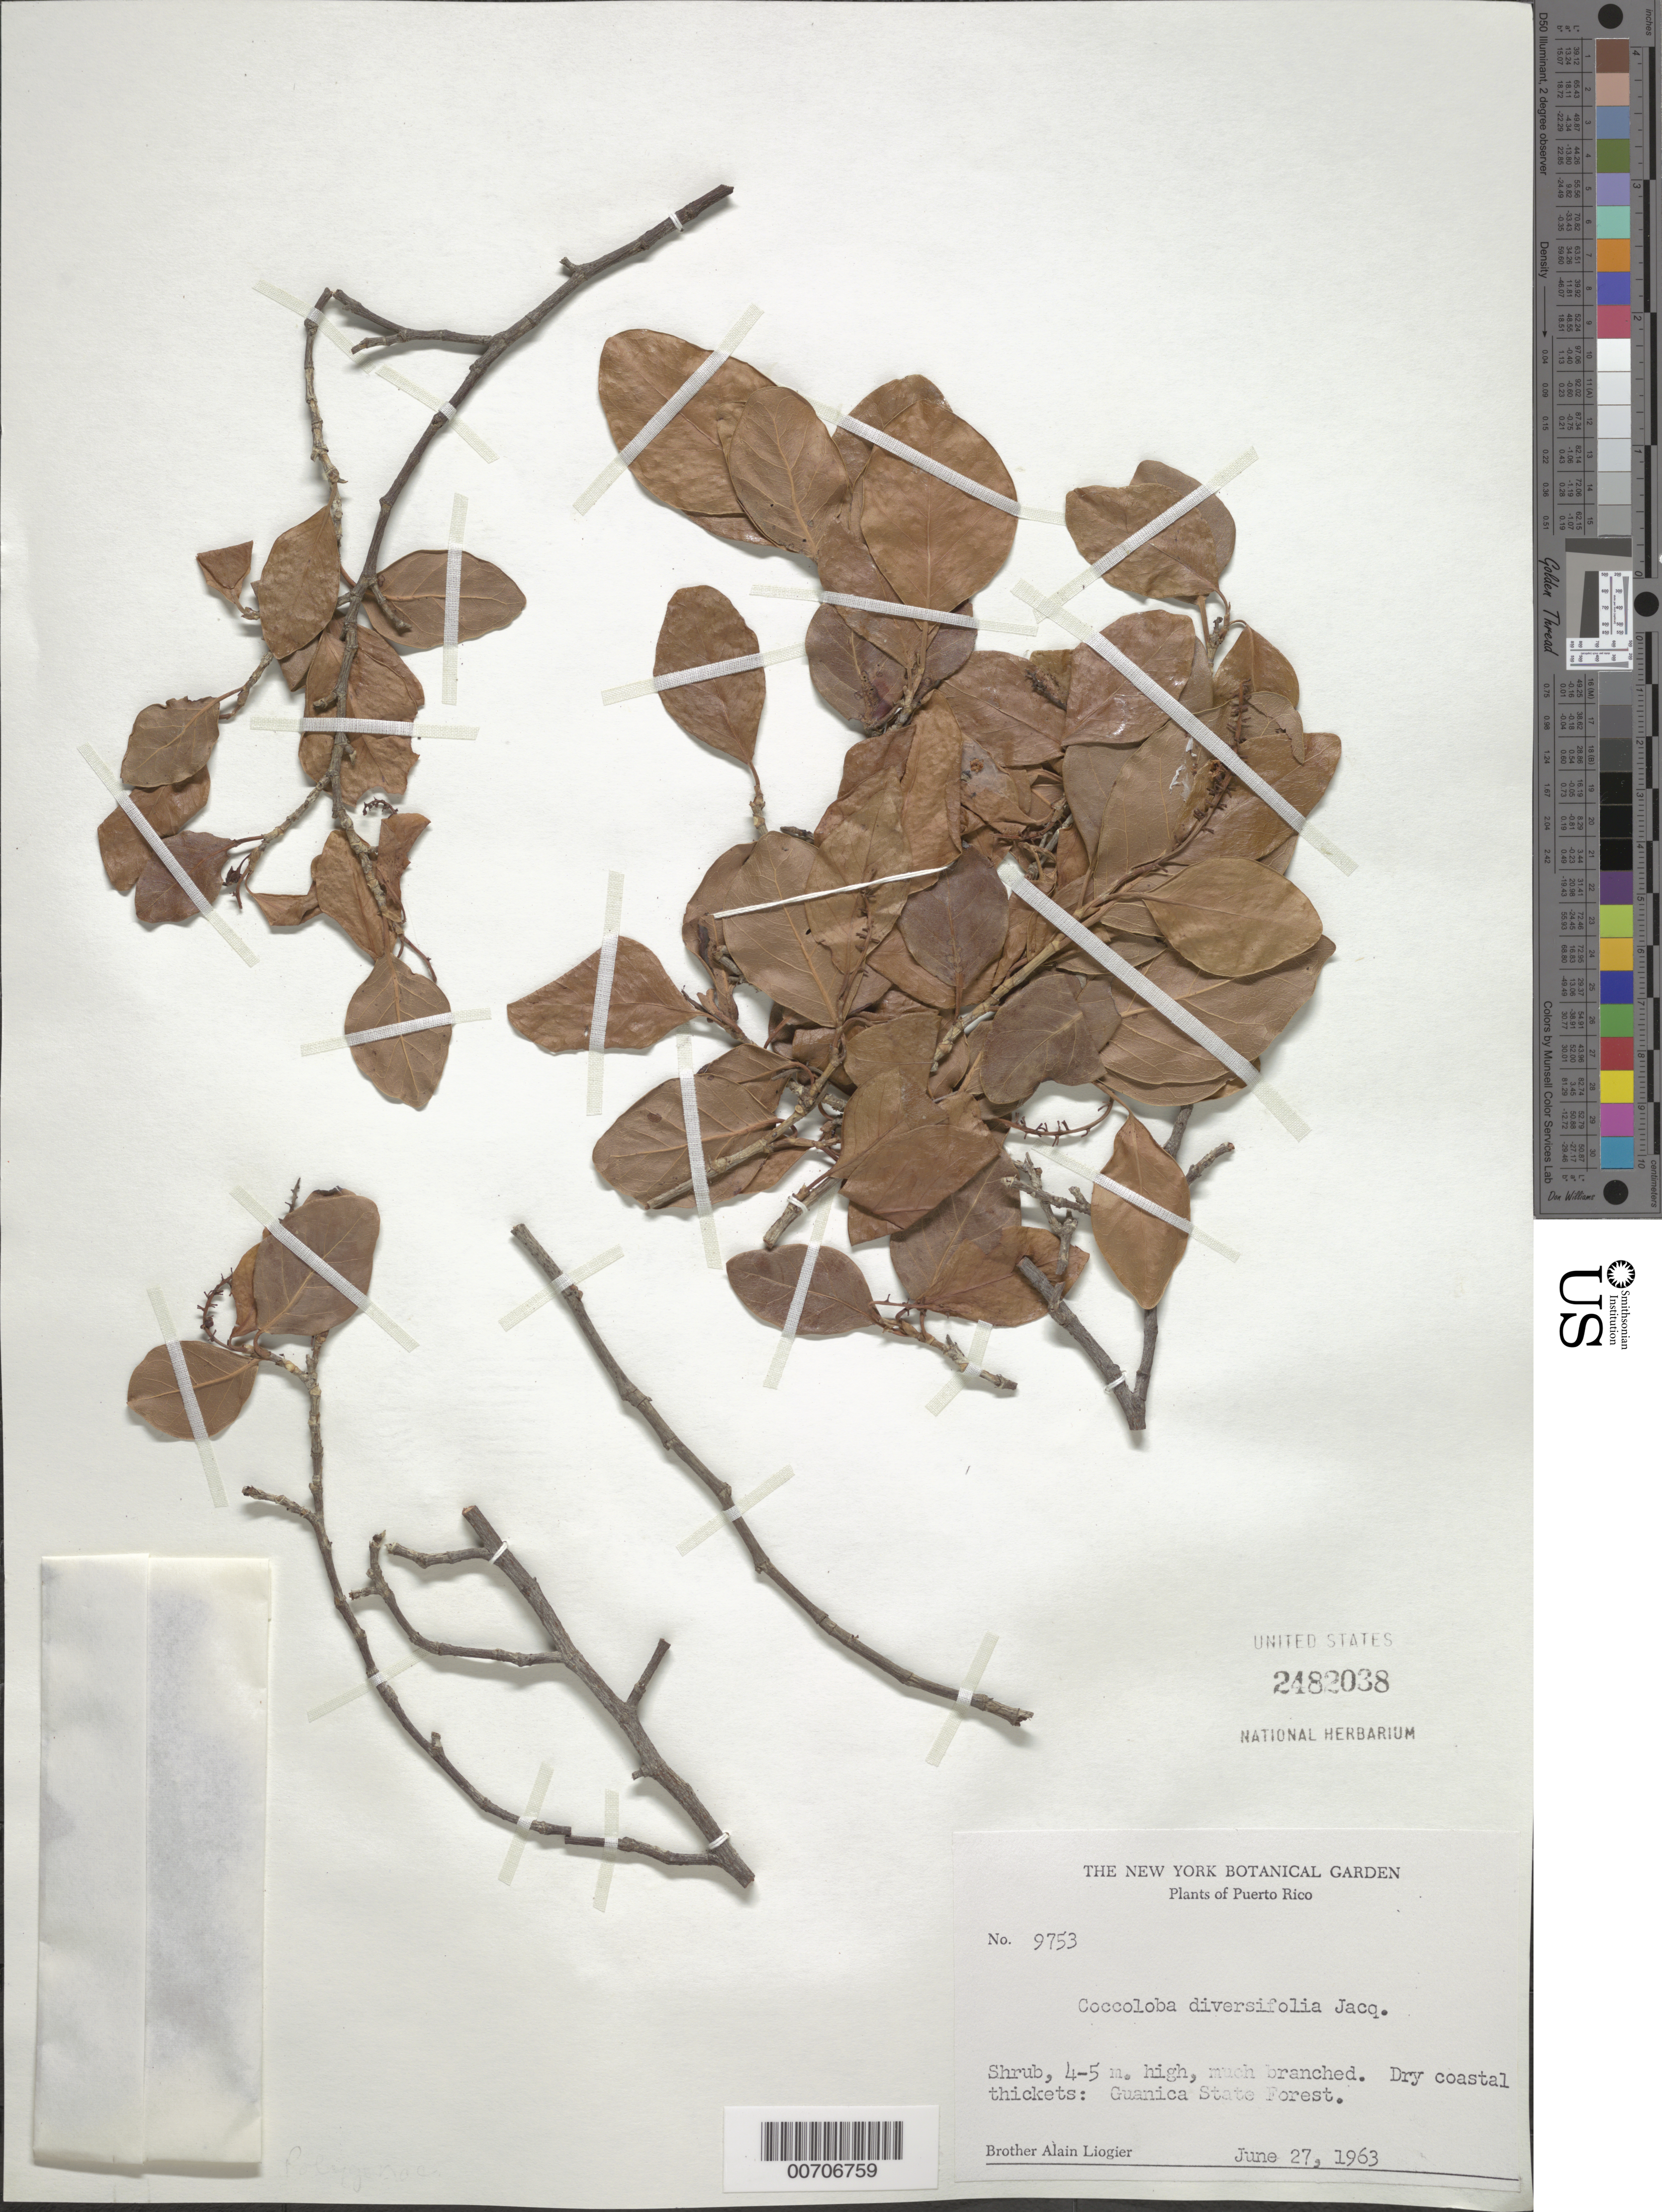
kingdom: Plantae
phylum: Tracheophyta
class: Magnoliopsida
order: Caryophyllales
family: Polygonaceae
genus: Coccoloba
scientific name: Coccoloba diversifolia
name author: Jacq.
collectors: A. H. Liogier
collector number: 9753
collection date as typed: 27 Jun 1963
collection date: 1963-06-27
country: Puerto Rico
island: Greater Antilles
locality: Guanica State Forest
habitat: Dry coastal thicket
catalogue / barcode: US 2482038